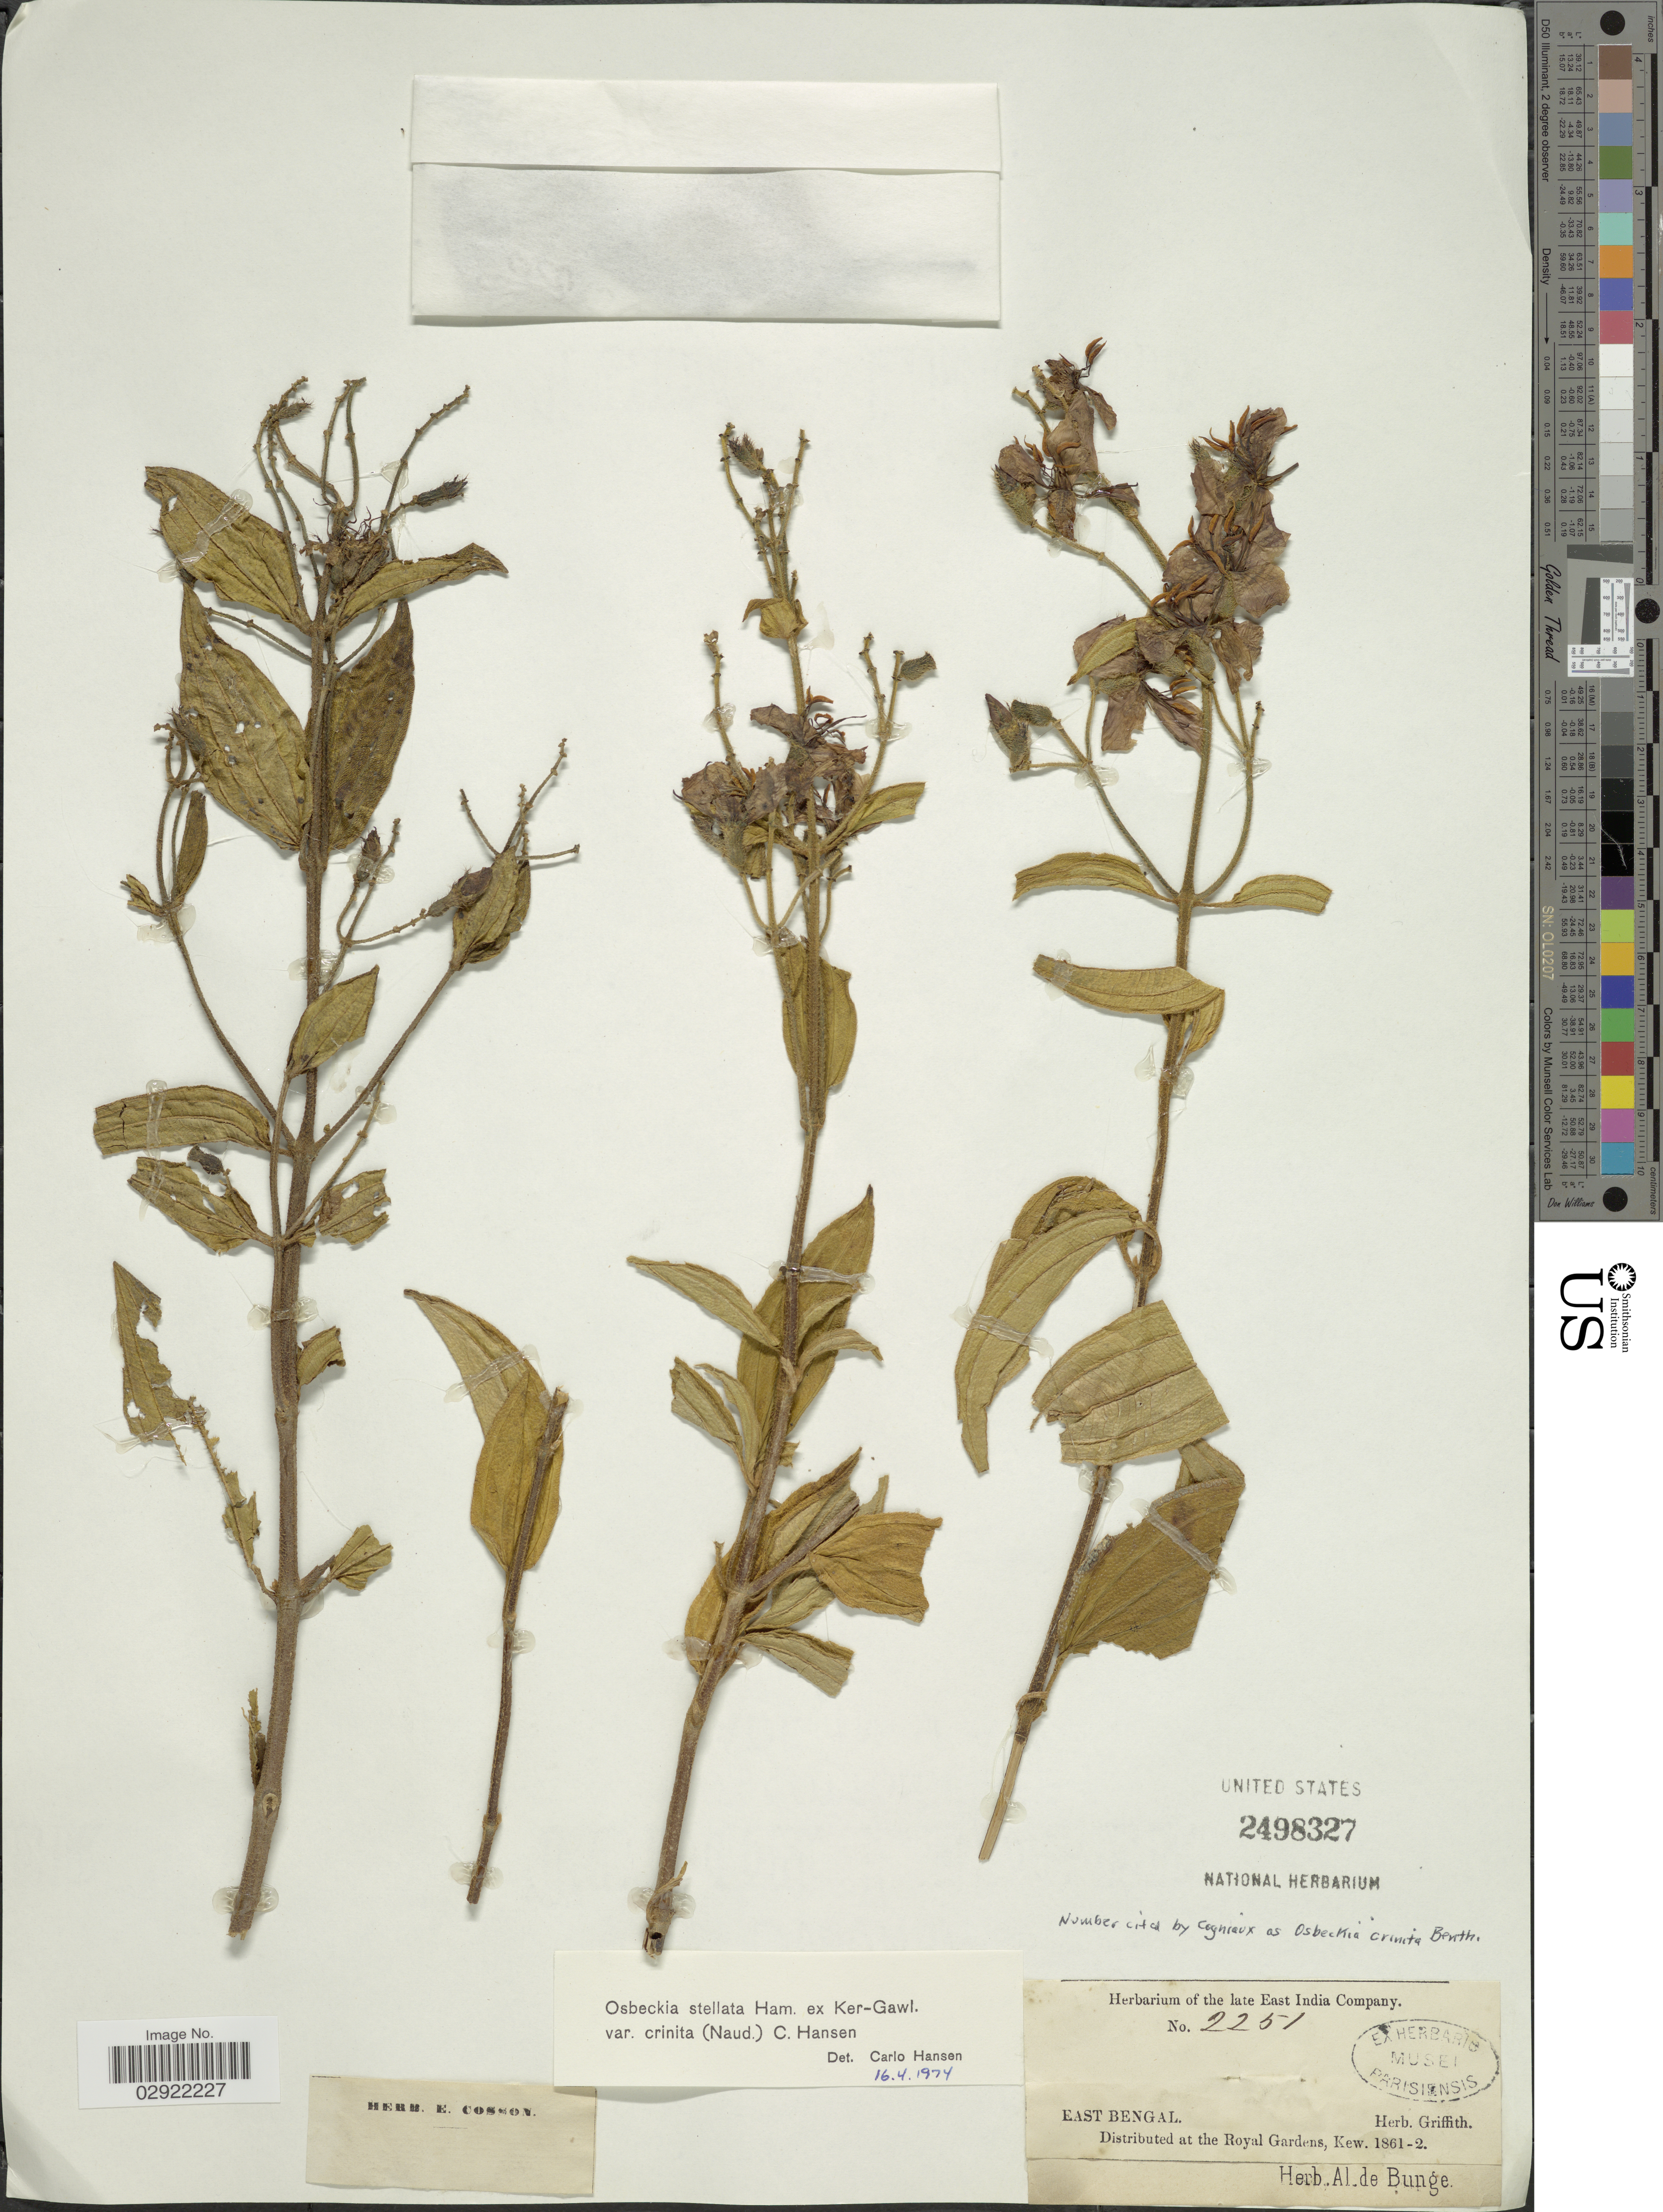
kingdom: Plantae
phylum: Tracheophyta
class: Magnoliopsida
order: Myrtales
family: Melastomataceae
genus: Osbeckia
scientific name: Osbeckia stellata var. crinita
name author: (Benth. ex Naudin) C.Hansen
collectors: ex herb. Griffith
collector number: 2251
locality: East Bengal.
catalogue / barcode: US 2498327